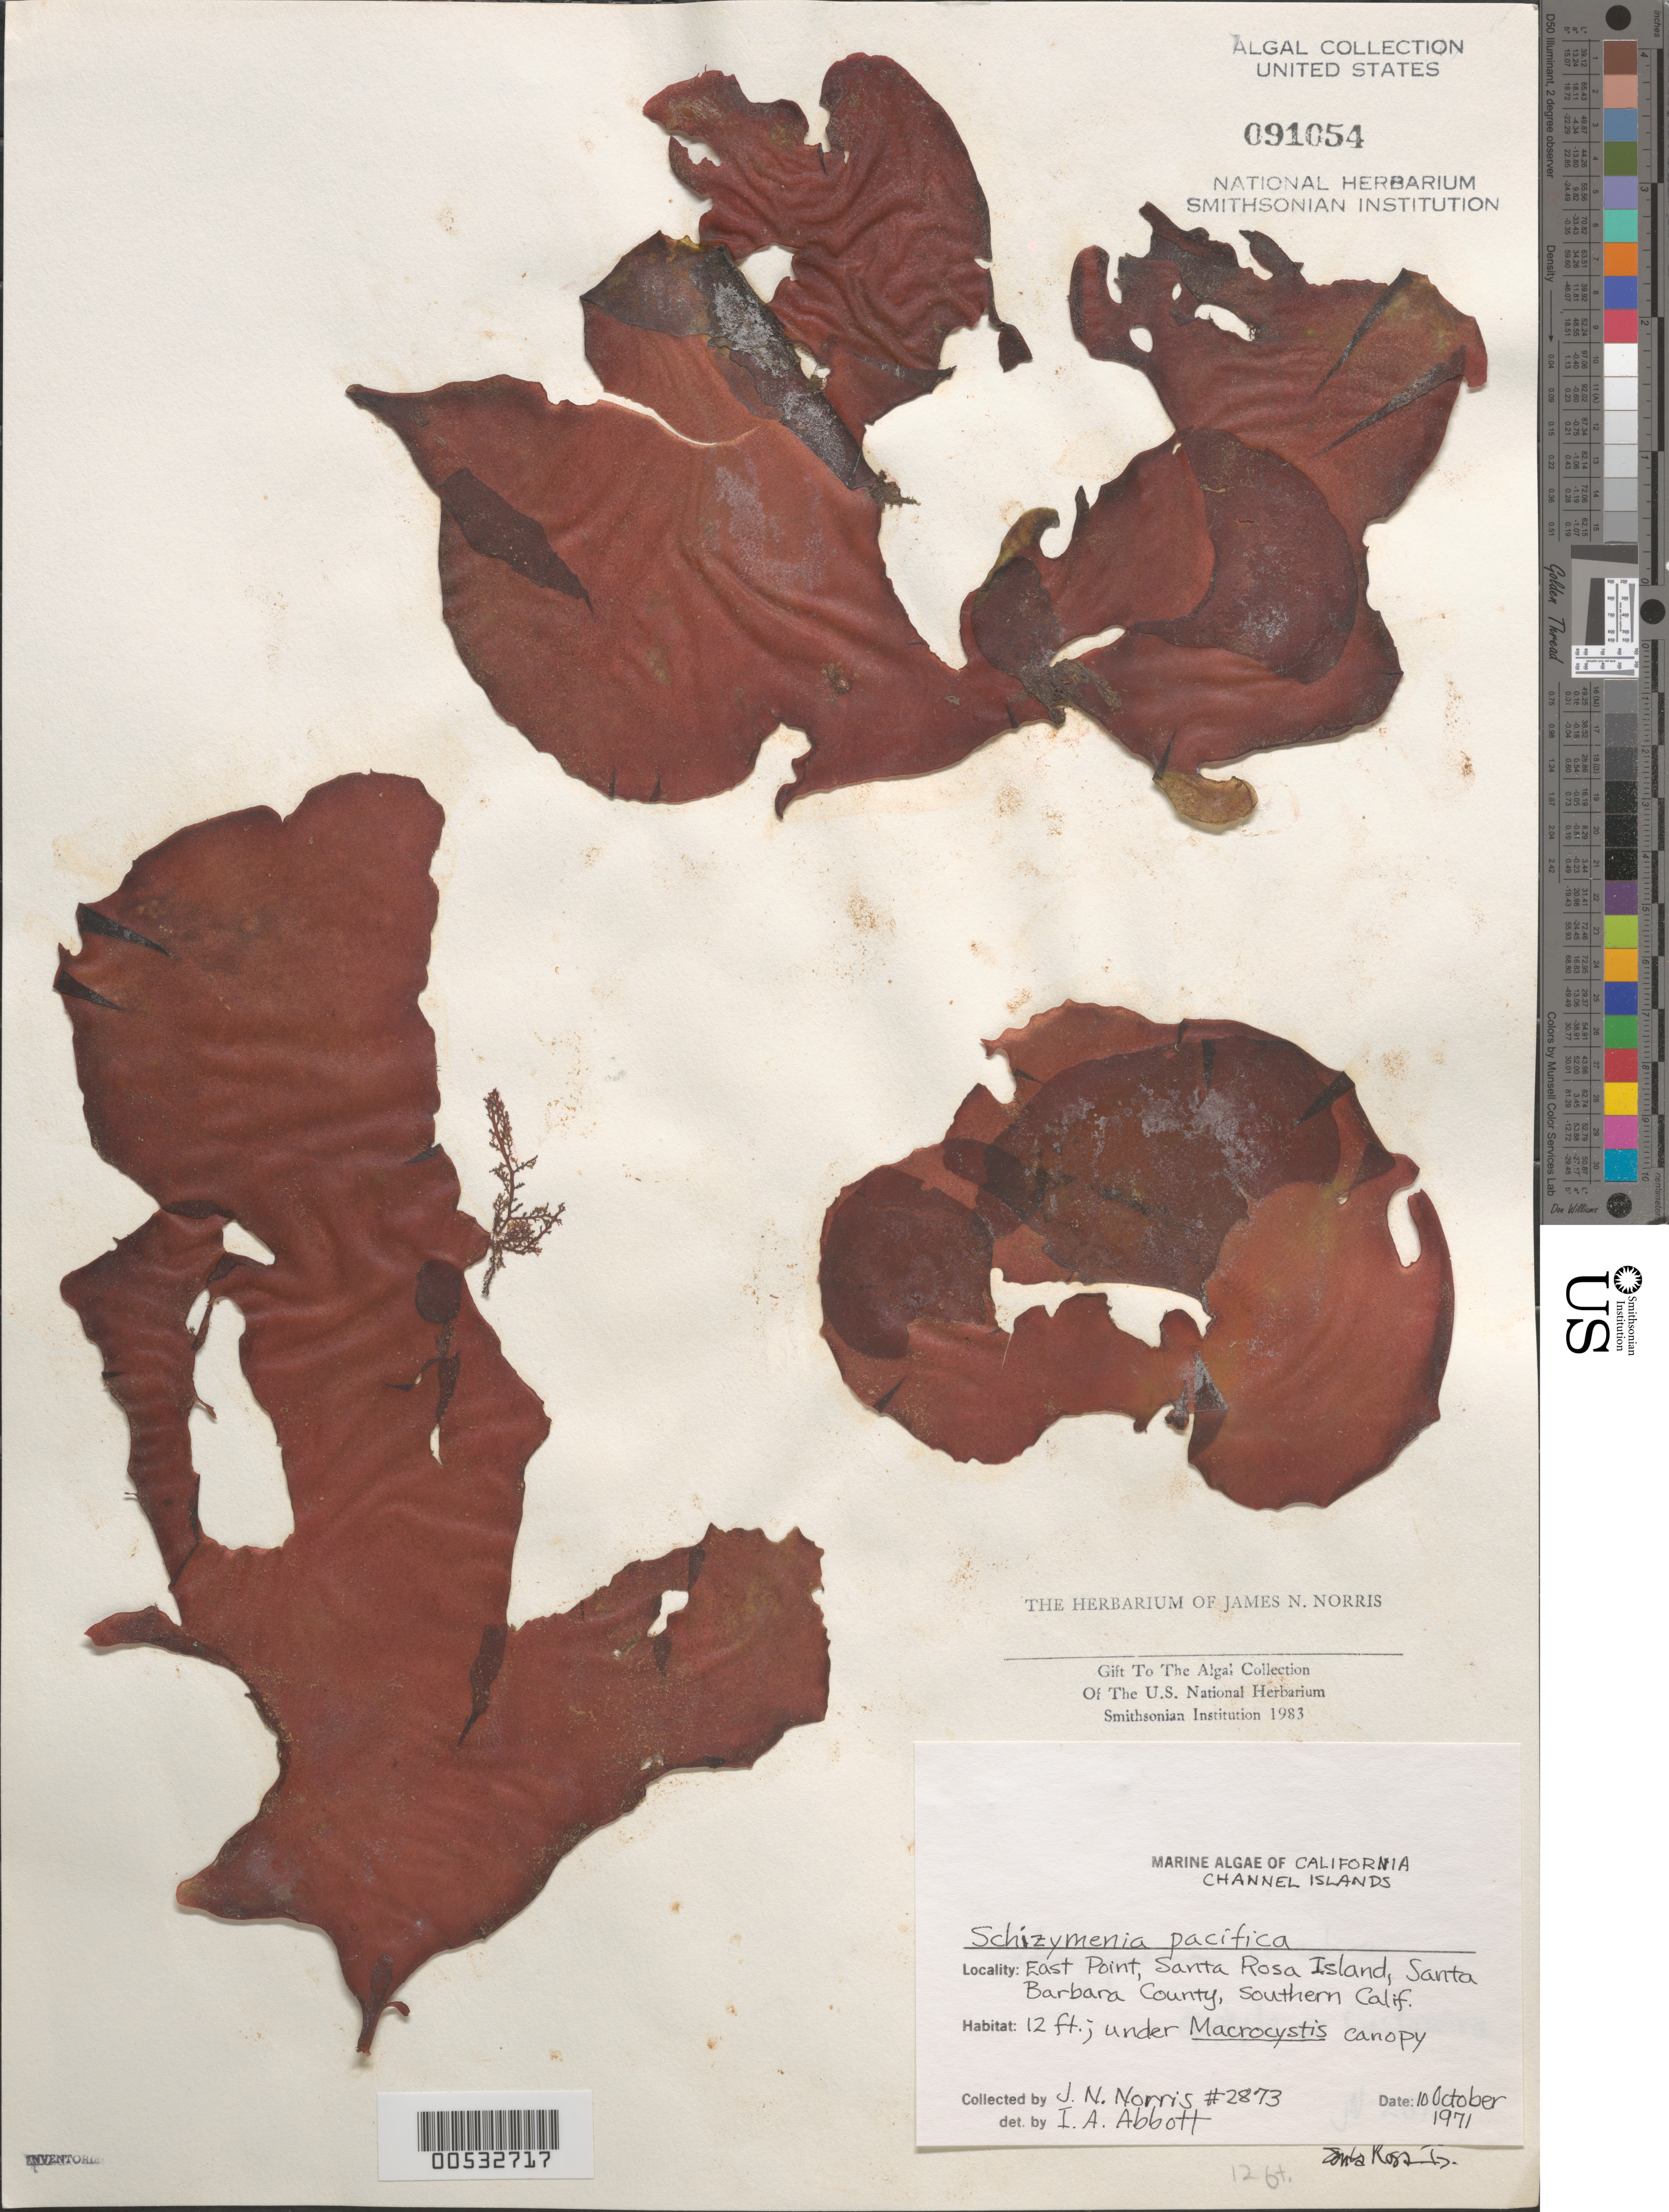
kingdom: Plantae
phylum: Rhodophyta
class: Florideophyceae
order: Nemastomatales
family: Schizymeniaceae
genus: Schizymenia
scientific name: Schizymenia pacifica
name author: (Kylin) Kylin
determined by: Abbott, Isabella A.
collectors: J. N. Norris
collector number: JN-2873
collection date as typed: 10 Oct 1971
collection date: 1971-10-10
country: United States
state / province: California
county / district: Santa Barbara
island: Santa Rosa Island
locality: East Point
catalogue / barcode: US 91054